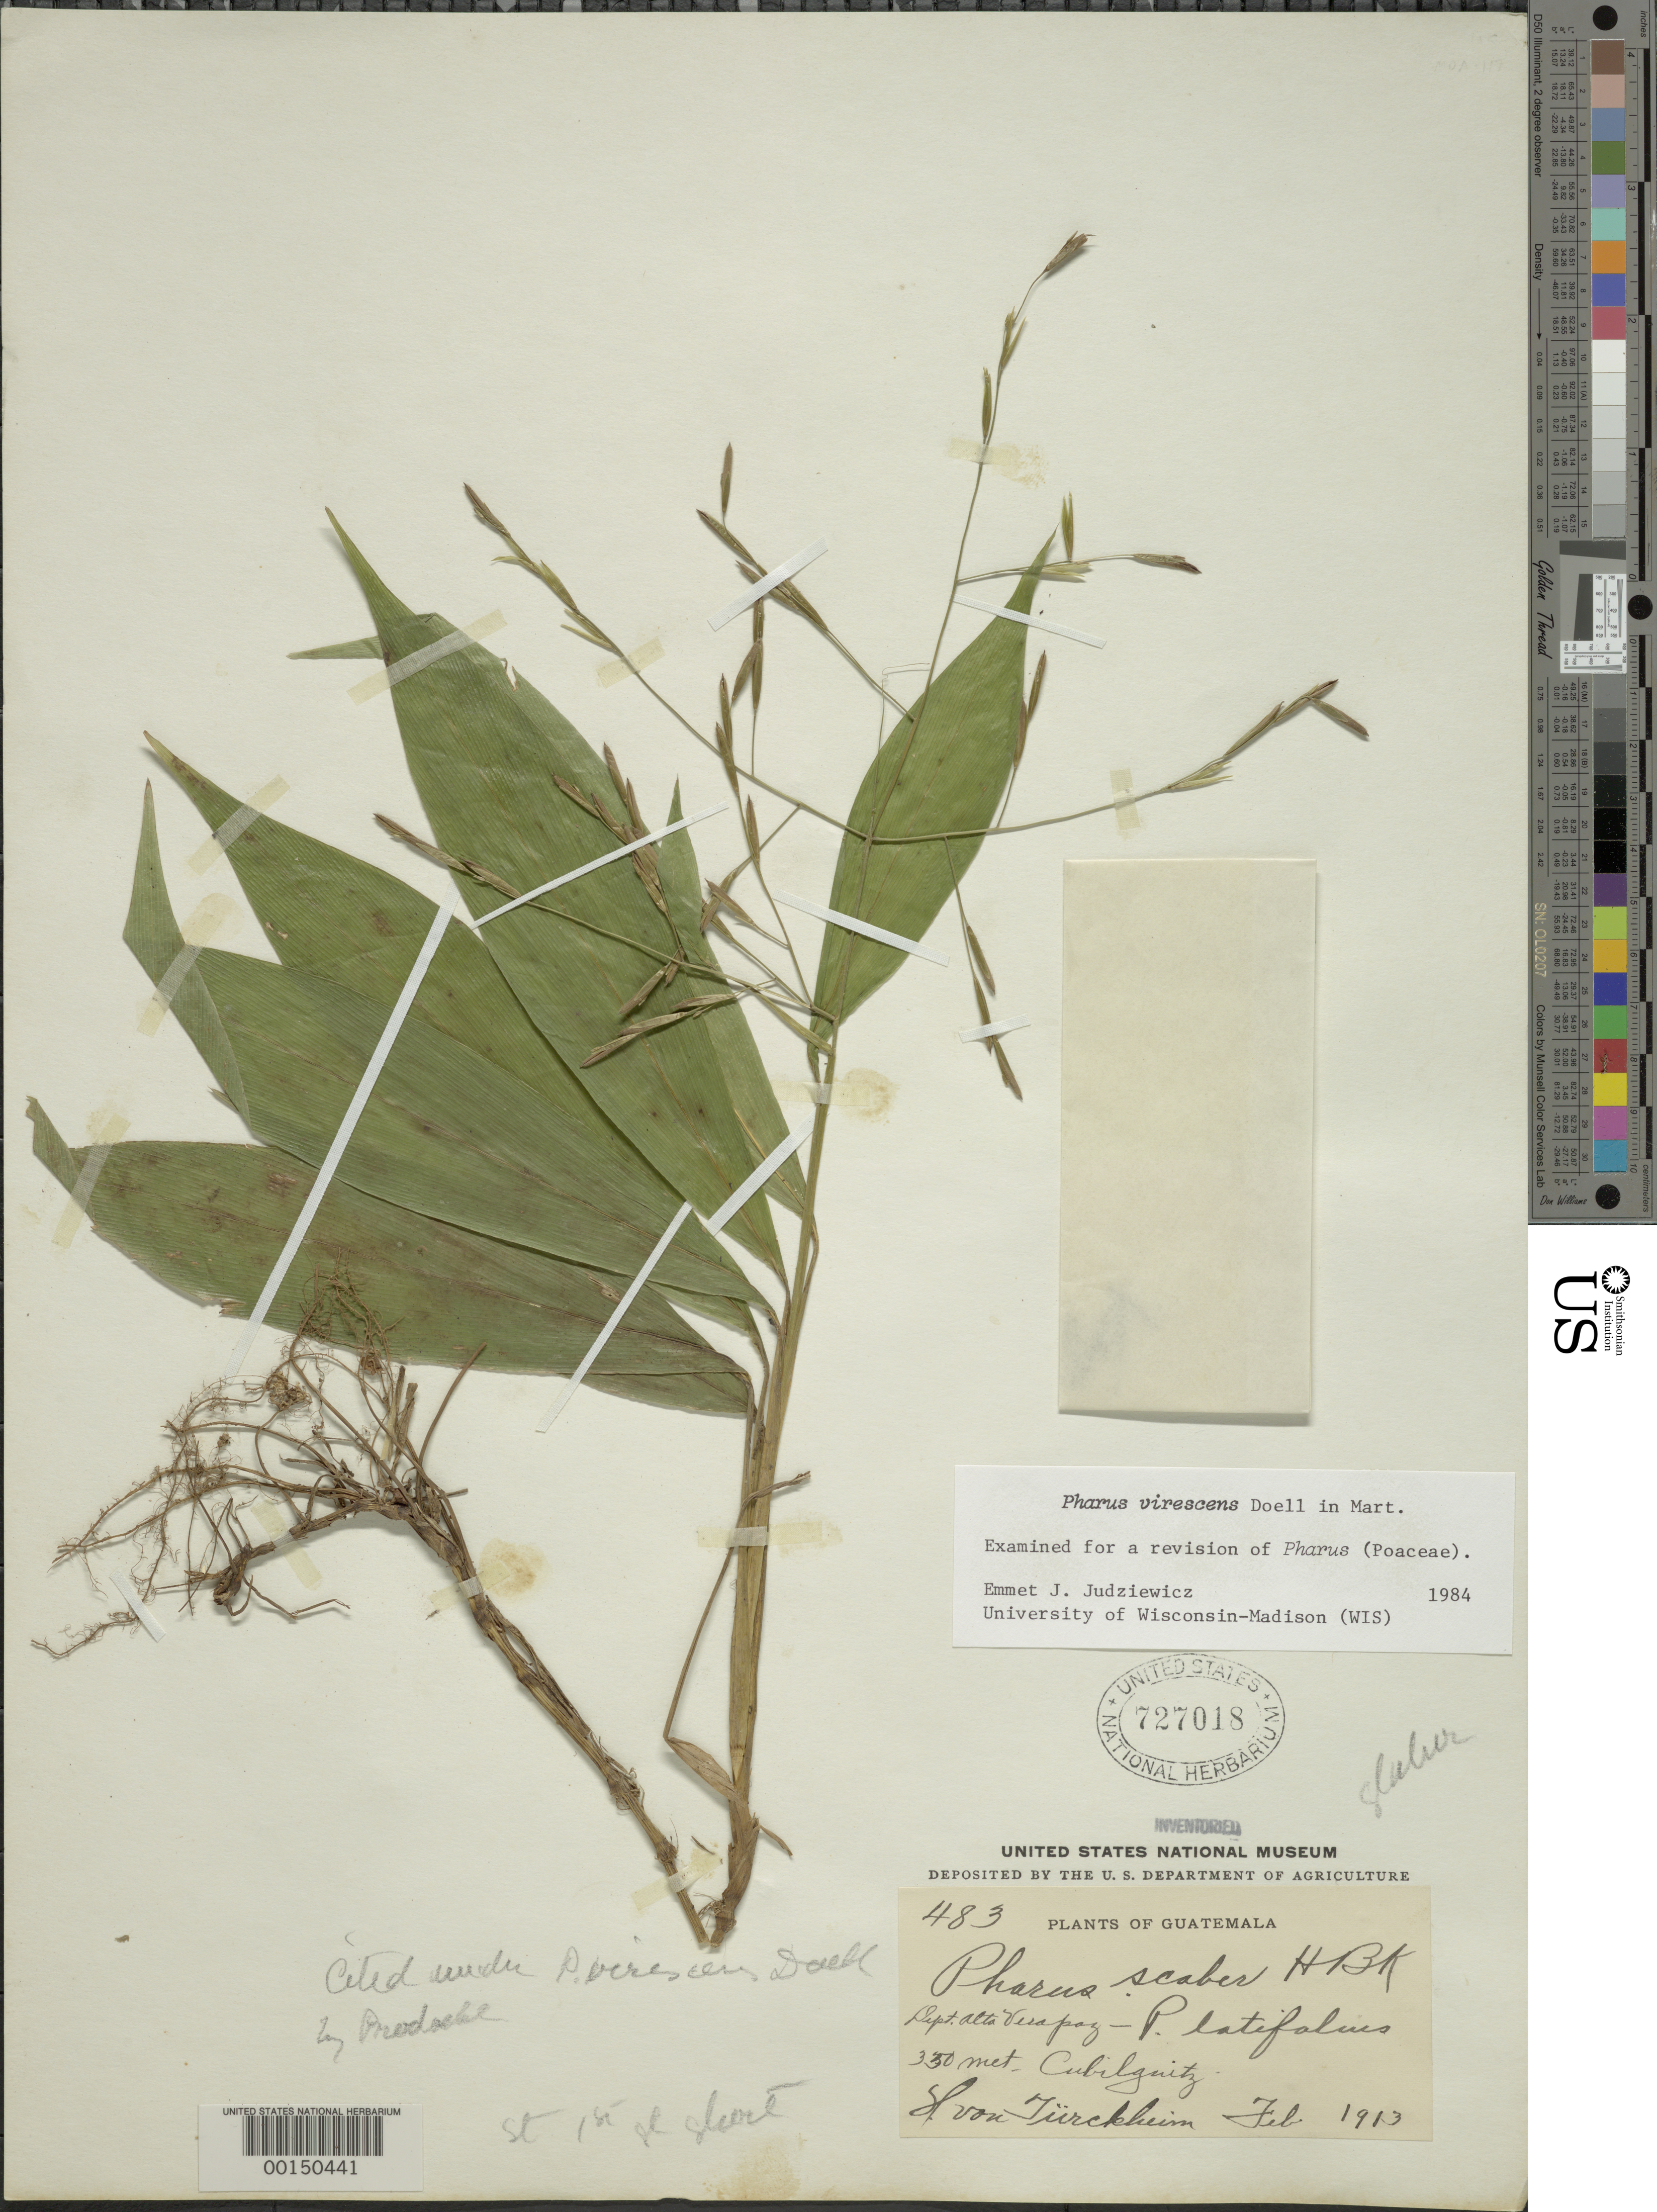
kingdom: Plantae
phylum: Tracheophyta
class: Liliopsida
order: Poales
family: Poaceae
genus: Pharus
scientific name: Pharus virescens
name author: Döll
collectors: H. von Türckheim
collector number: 483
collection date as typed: Feb 1913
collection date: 1913-02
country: Guatemala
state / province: Alta Verapaz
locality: Cubilquitz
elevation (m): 350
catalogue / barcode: US 727018